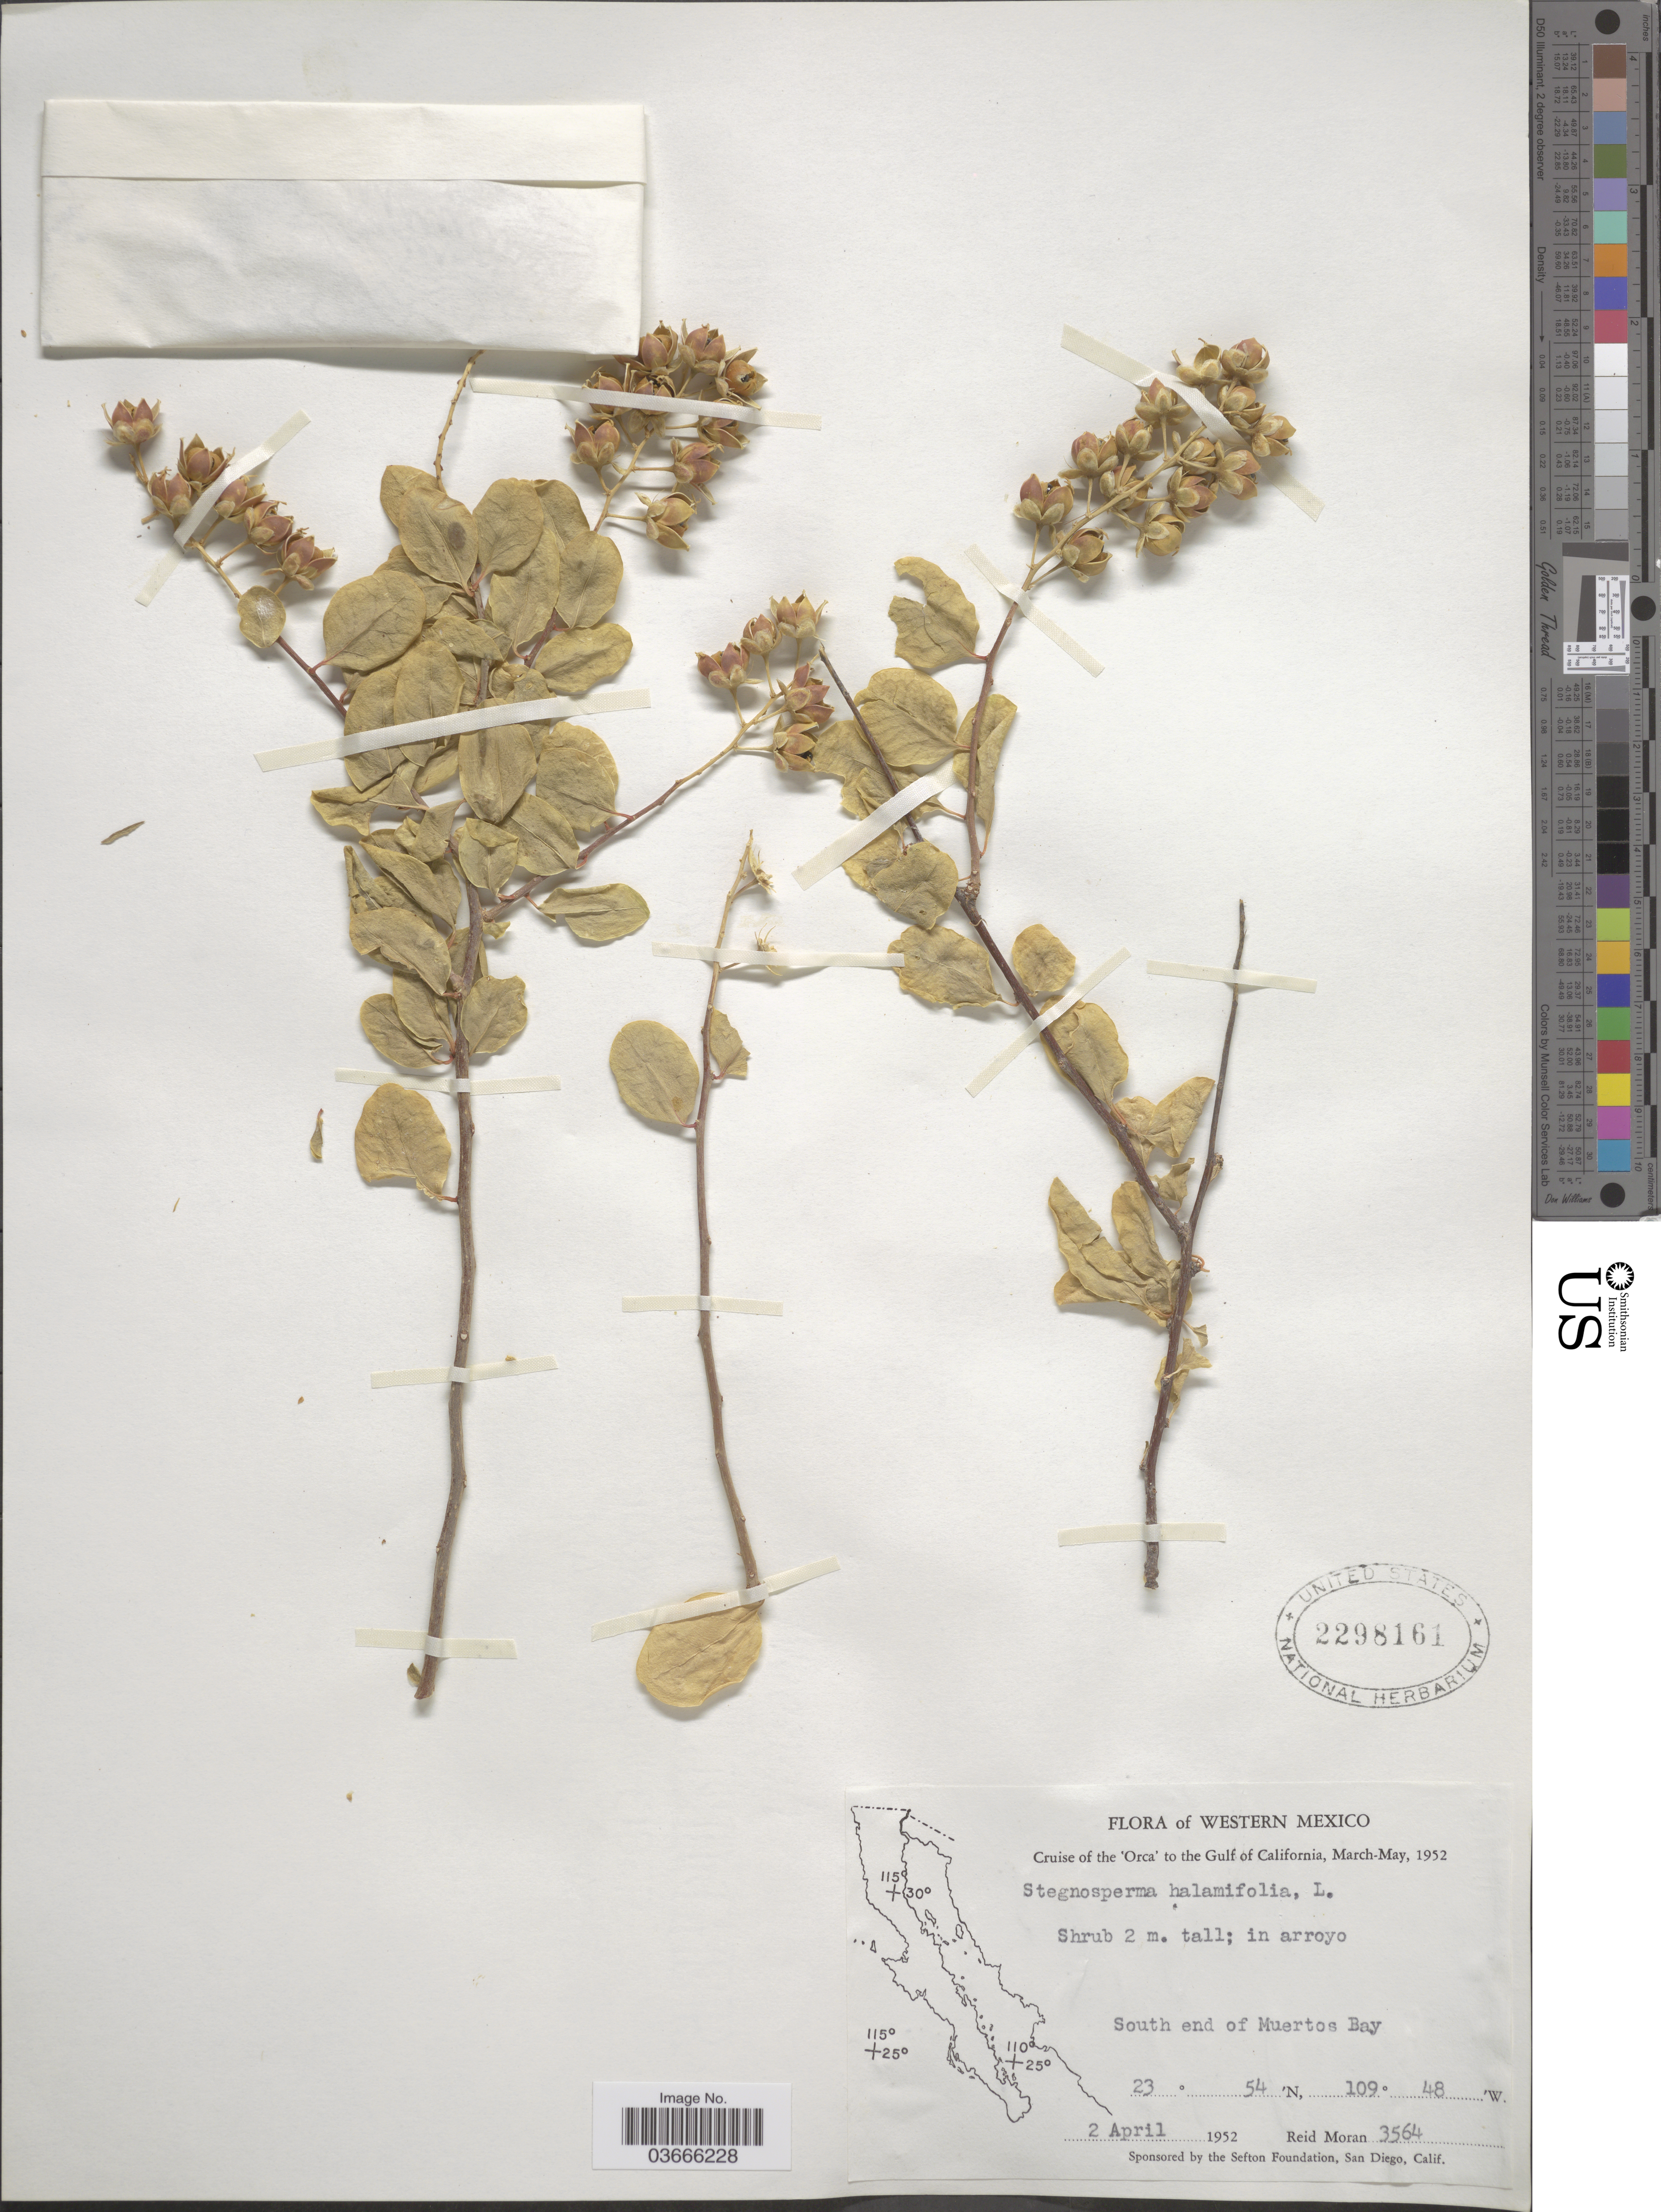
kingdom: Plantae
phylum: Tracheophyta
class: Magnoliopsida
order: Caryophyllales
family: Stegnospermataceae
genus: Stegnosperma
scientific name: Stegnosperma halimifolium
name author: Benth.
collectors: R. Moran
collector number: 3564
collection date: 1952-04-02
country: Mexico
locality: Cruise of the 'Orca' to the Gulf of California. [unsure placement] South end of Muertos Bay.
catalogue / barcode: US 2298161